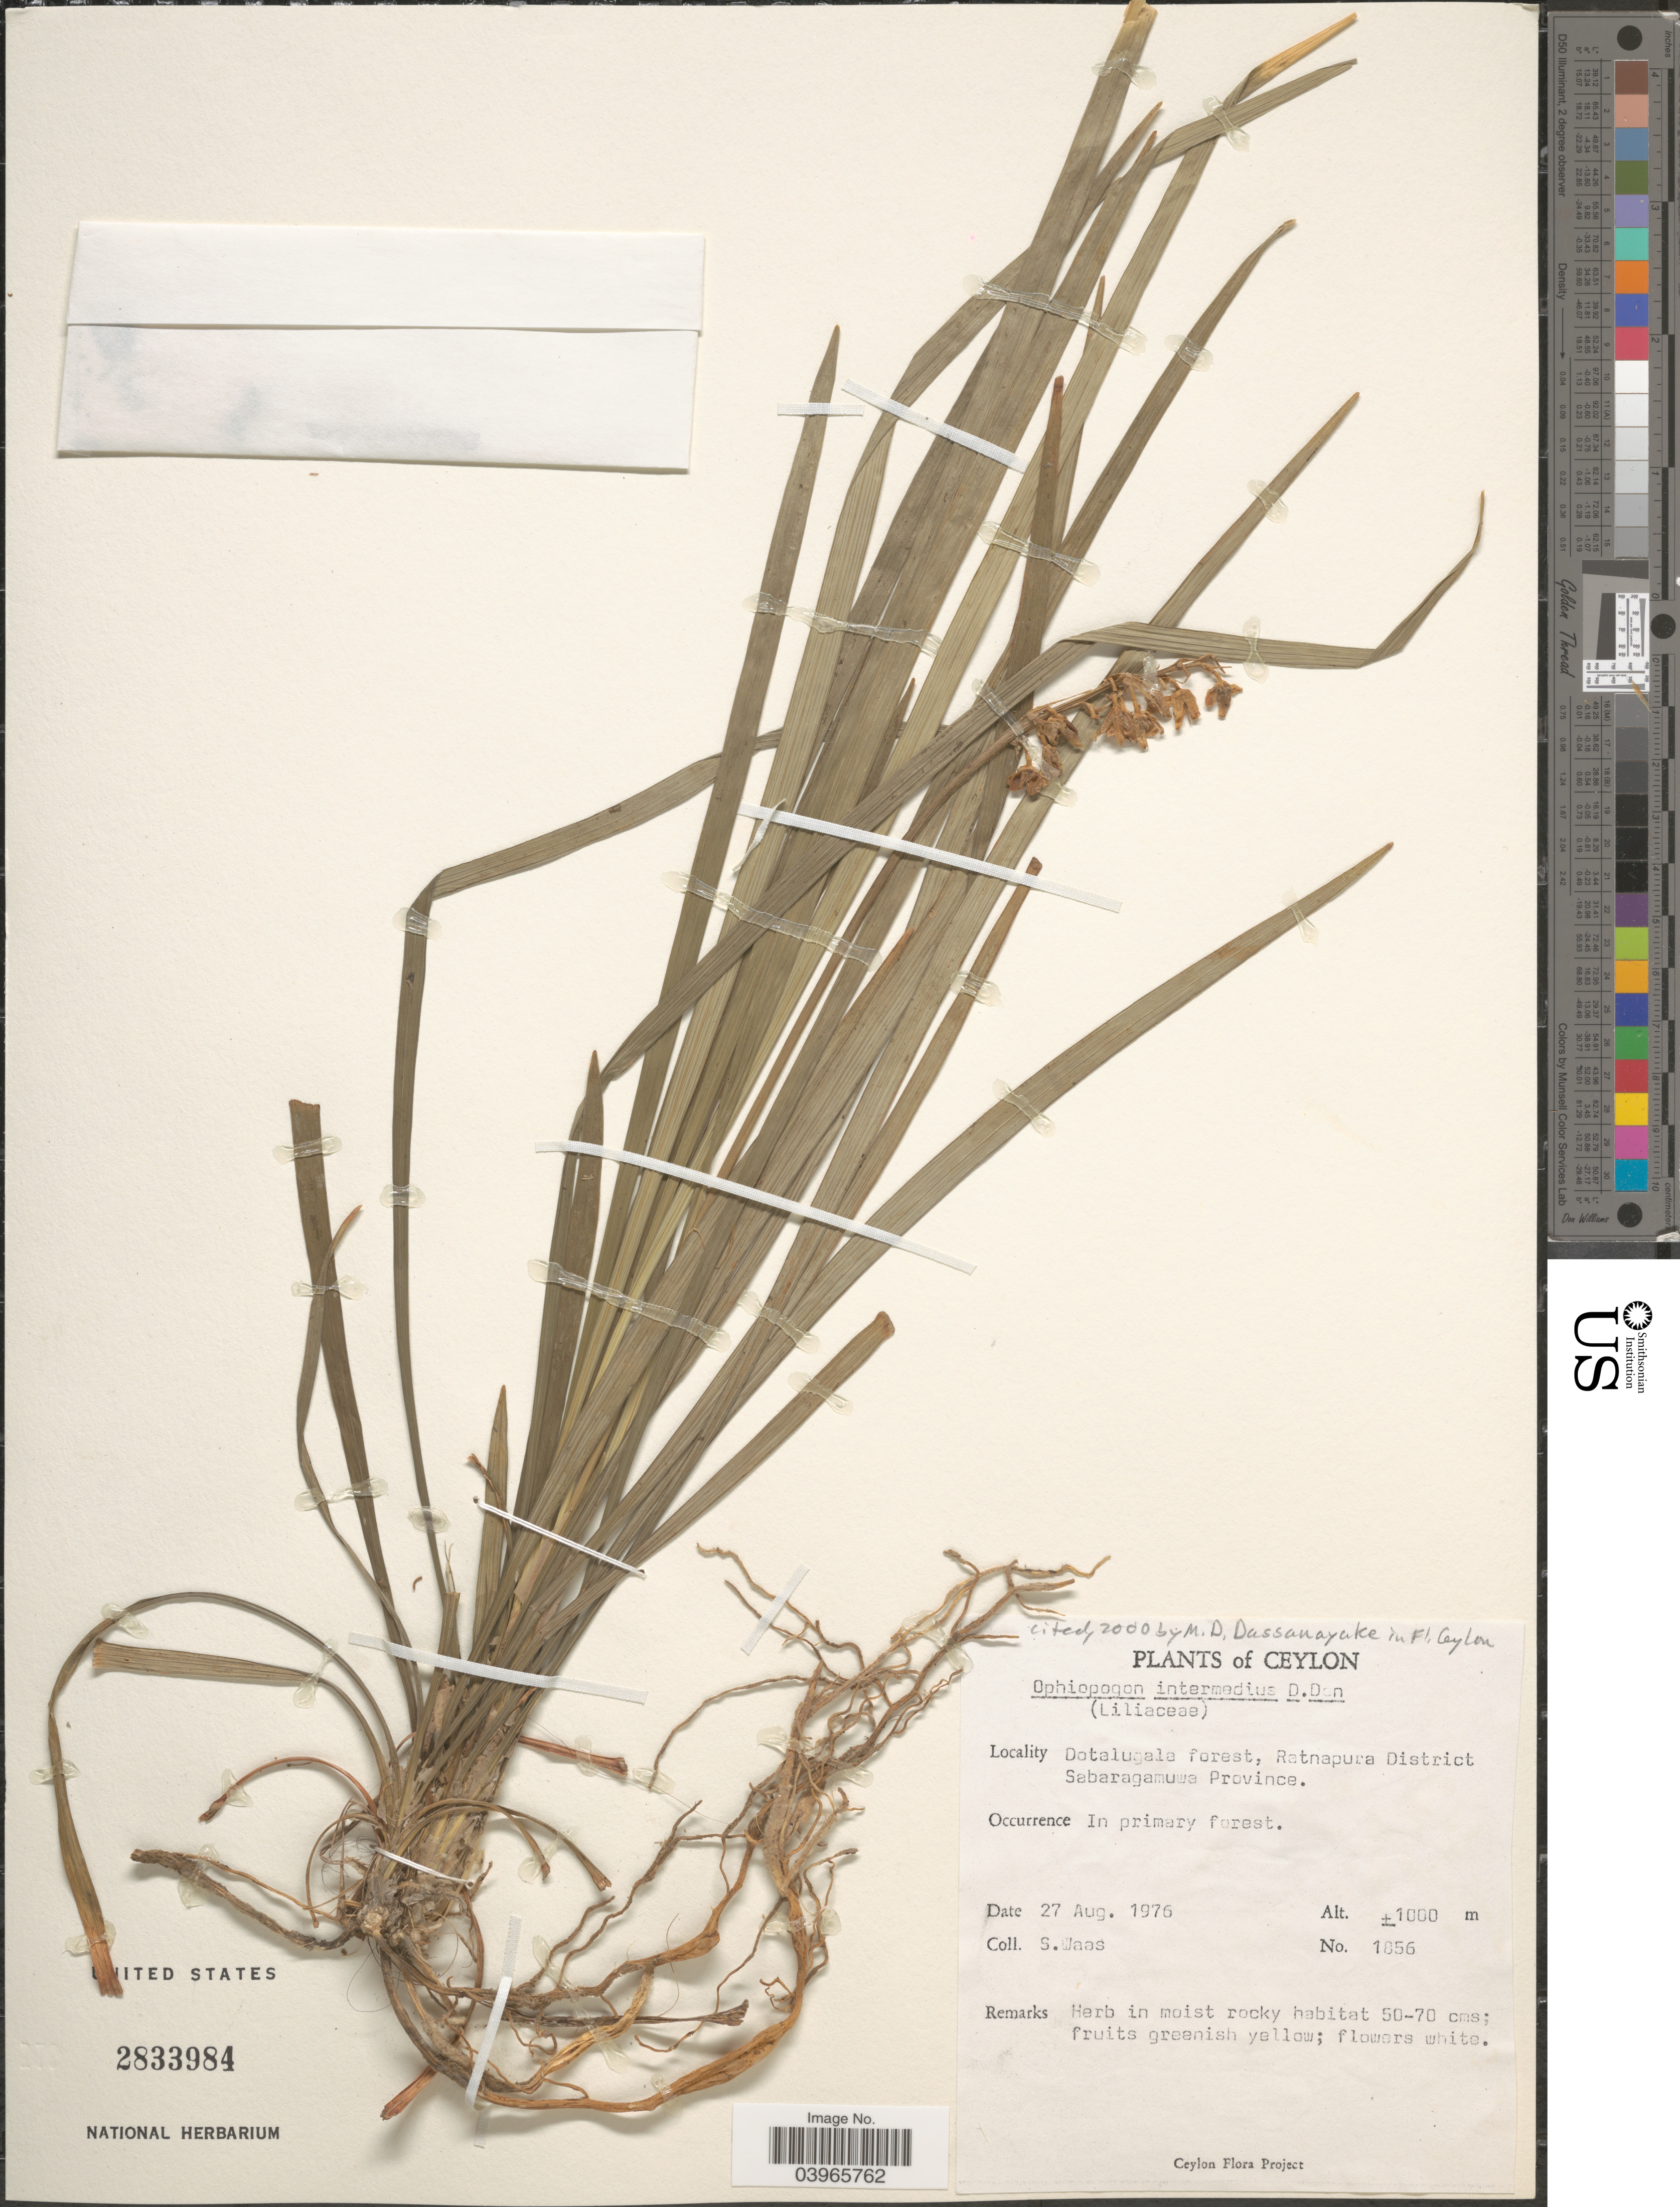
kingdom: Plantae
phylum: Tracheophyta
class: Liliopsida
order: Asparagales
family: Asparagaceae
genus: Ophiopogon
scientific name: Ophiopogon intermedius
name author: D. Don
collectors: S. Waas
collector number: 1856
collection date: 1976-08-27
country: Sri Lanka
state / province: Sabaragamuwa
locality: Ceylon. Dotalugala forest, Ratnapura District.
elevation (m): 1000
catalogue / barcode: US 2833984